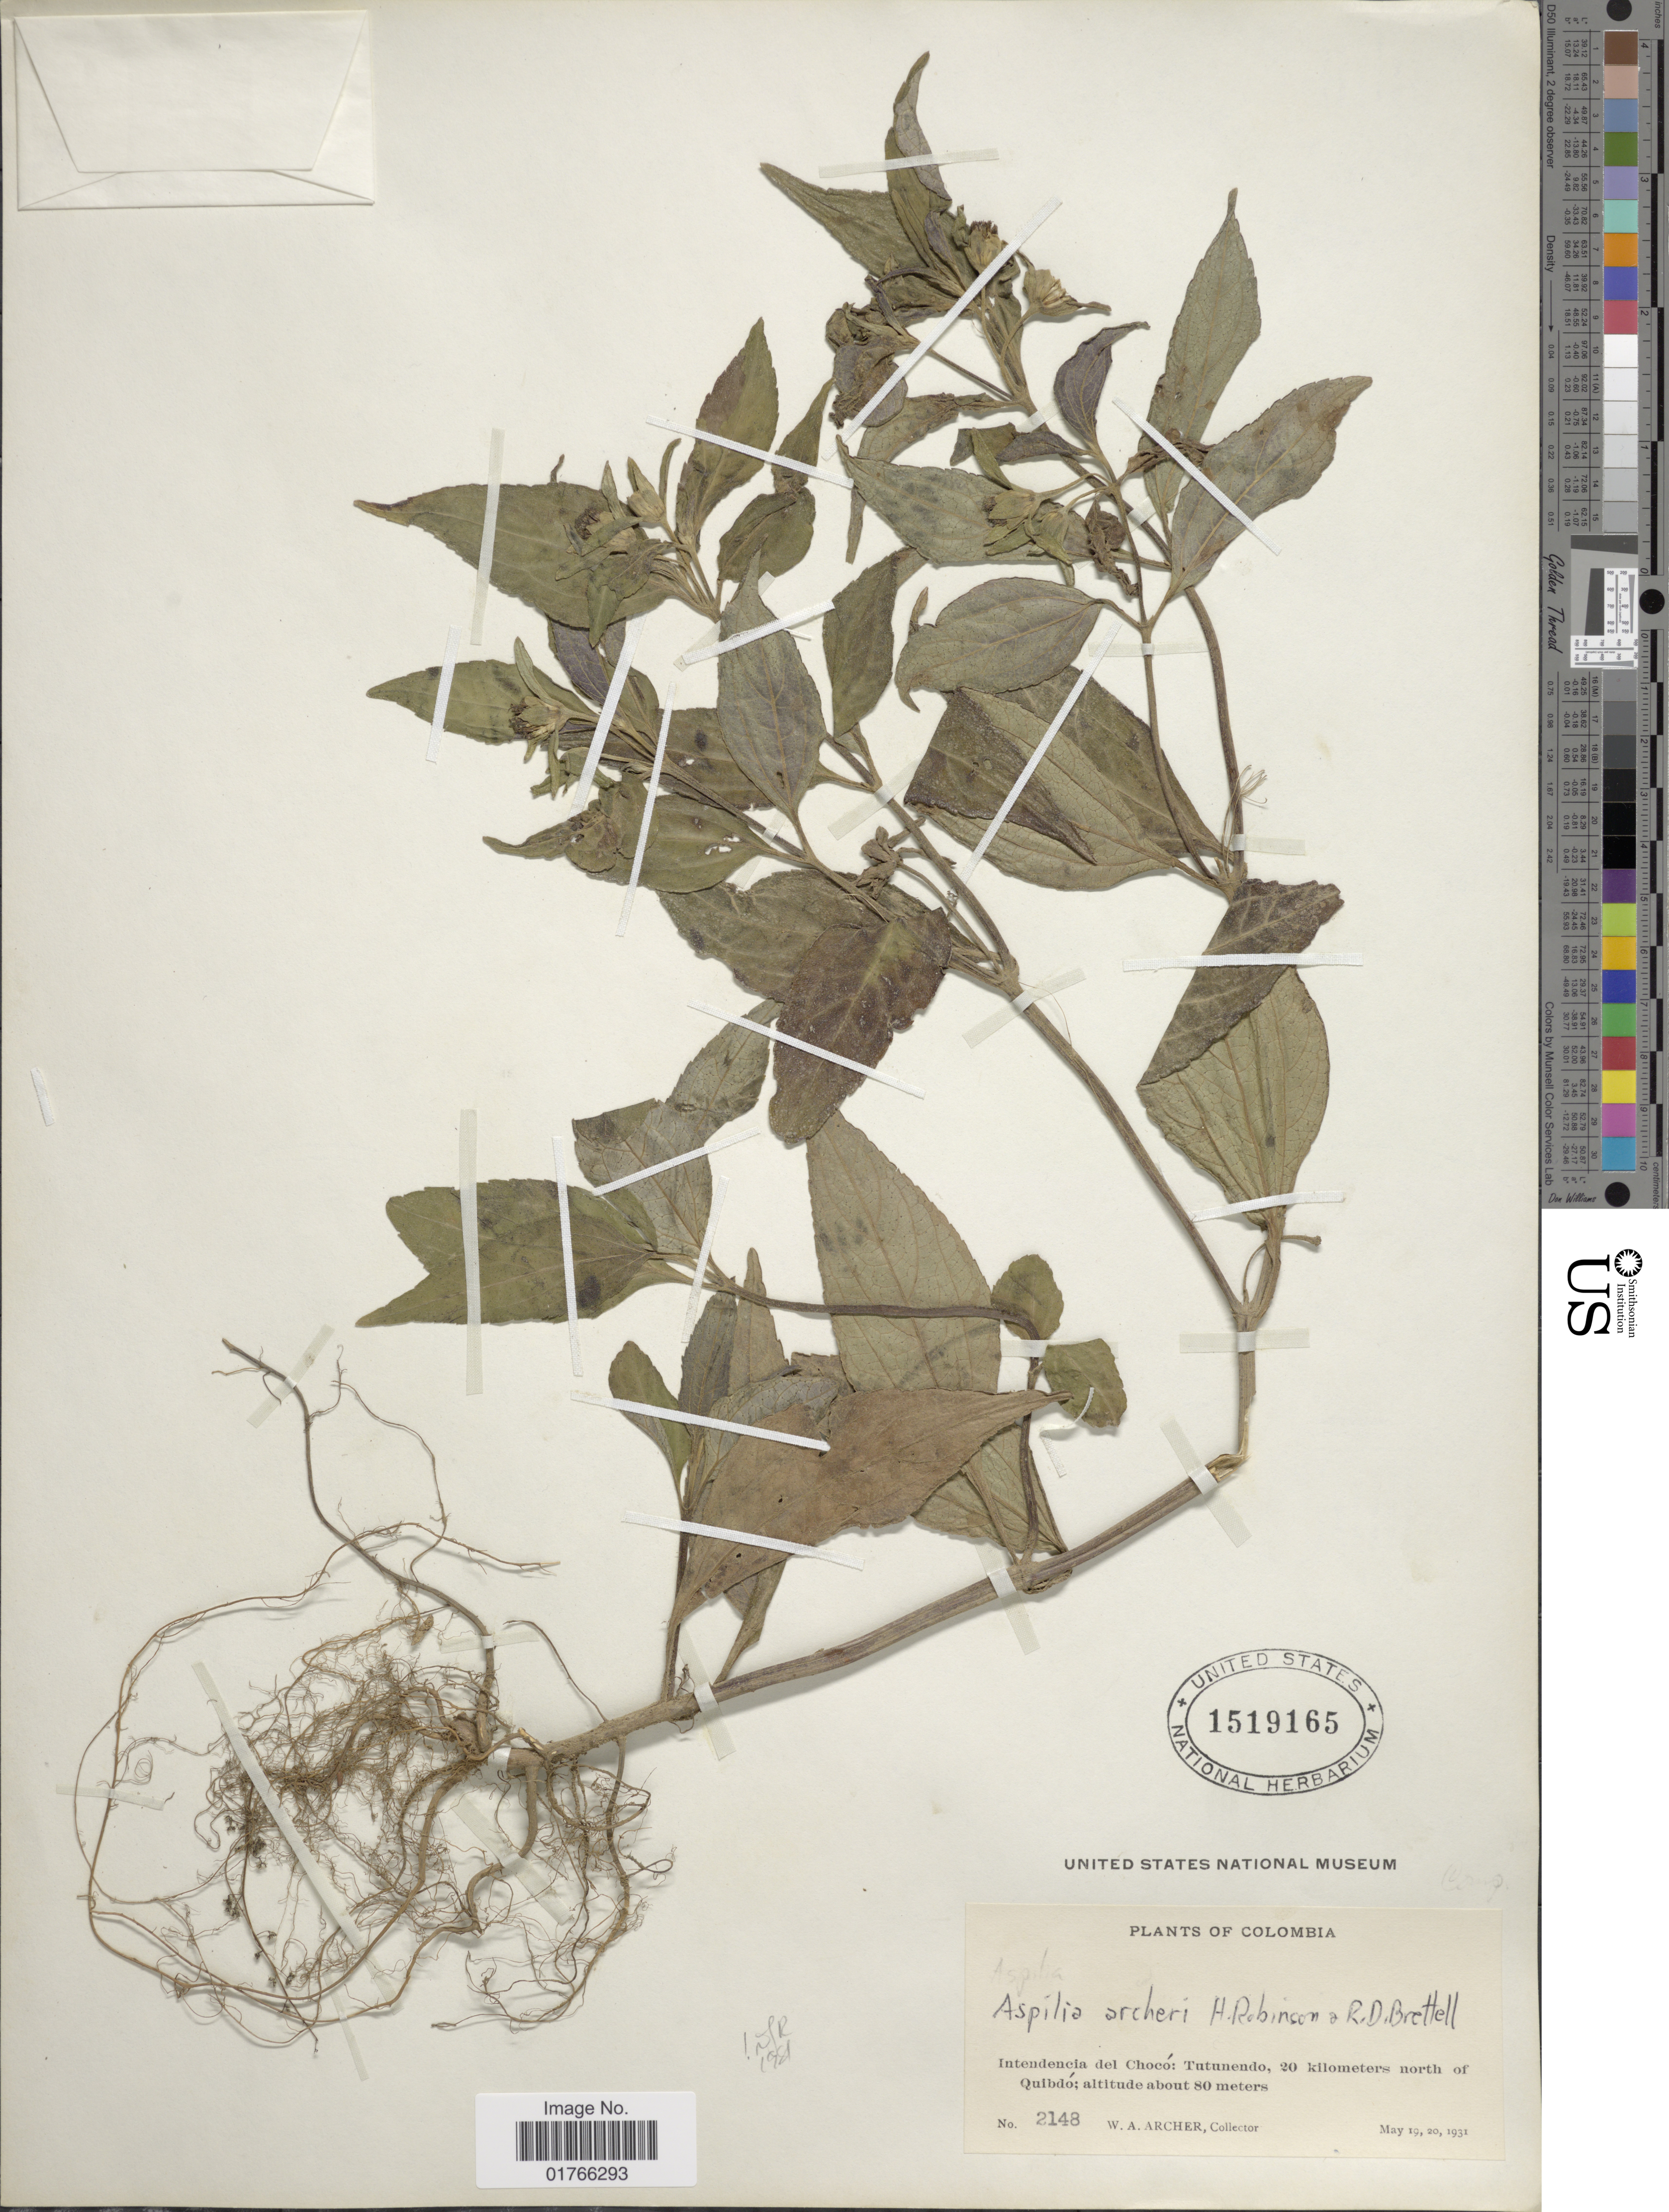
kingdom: Plantae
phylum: Tracheophyta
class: Magnoliopsida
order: Asterales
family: Asteraceae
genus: Elaphandra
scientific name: Elaphandra archeri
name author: H. Rob. & Brettell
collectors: W. A. Archer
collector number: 2148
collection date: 1931-05-19/1931-05-20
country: Colombia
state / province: Chocó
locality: Tutunendo, 20 kilometers north of Quibdo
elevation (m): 80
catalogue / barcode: US 1519165